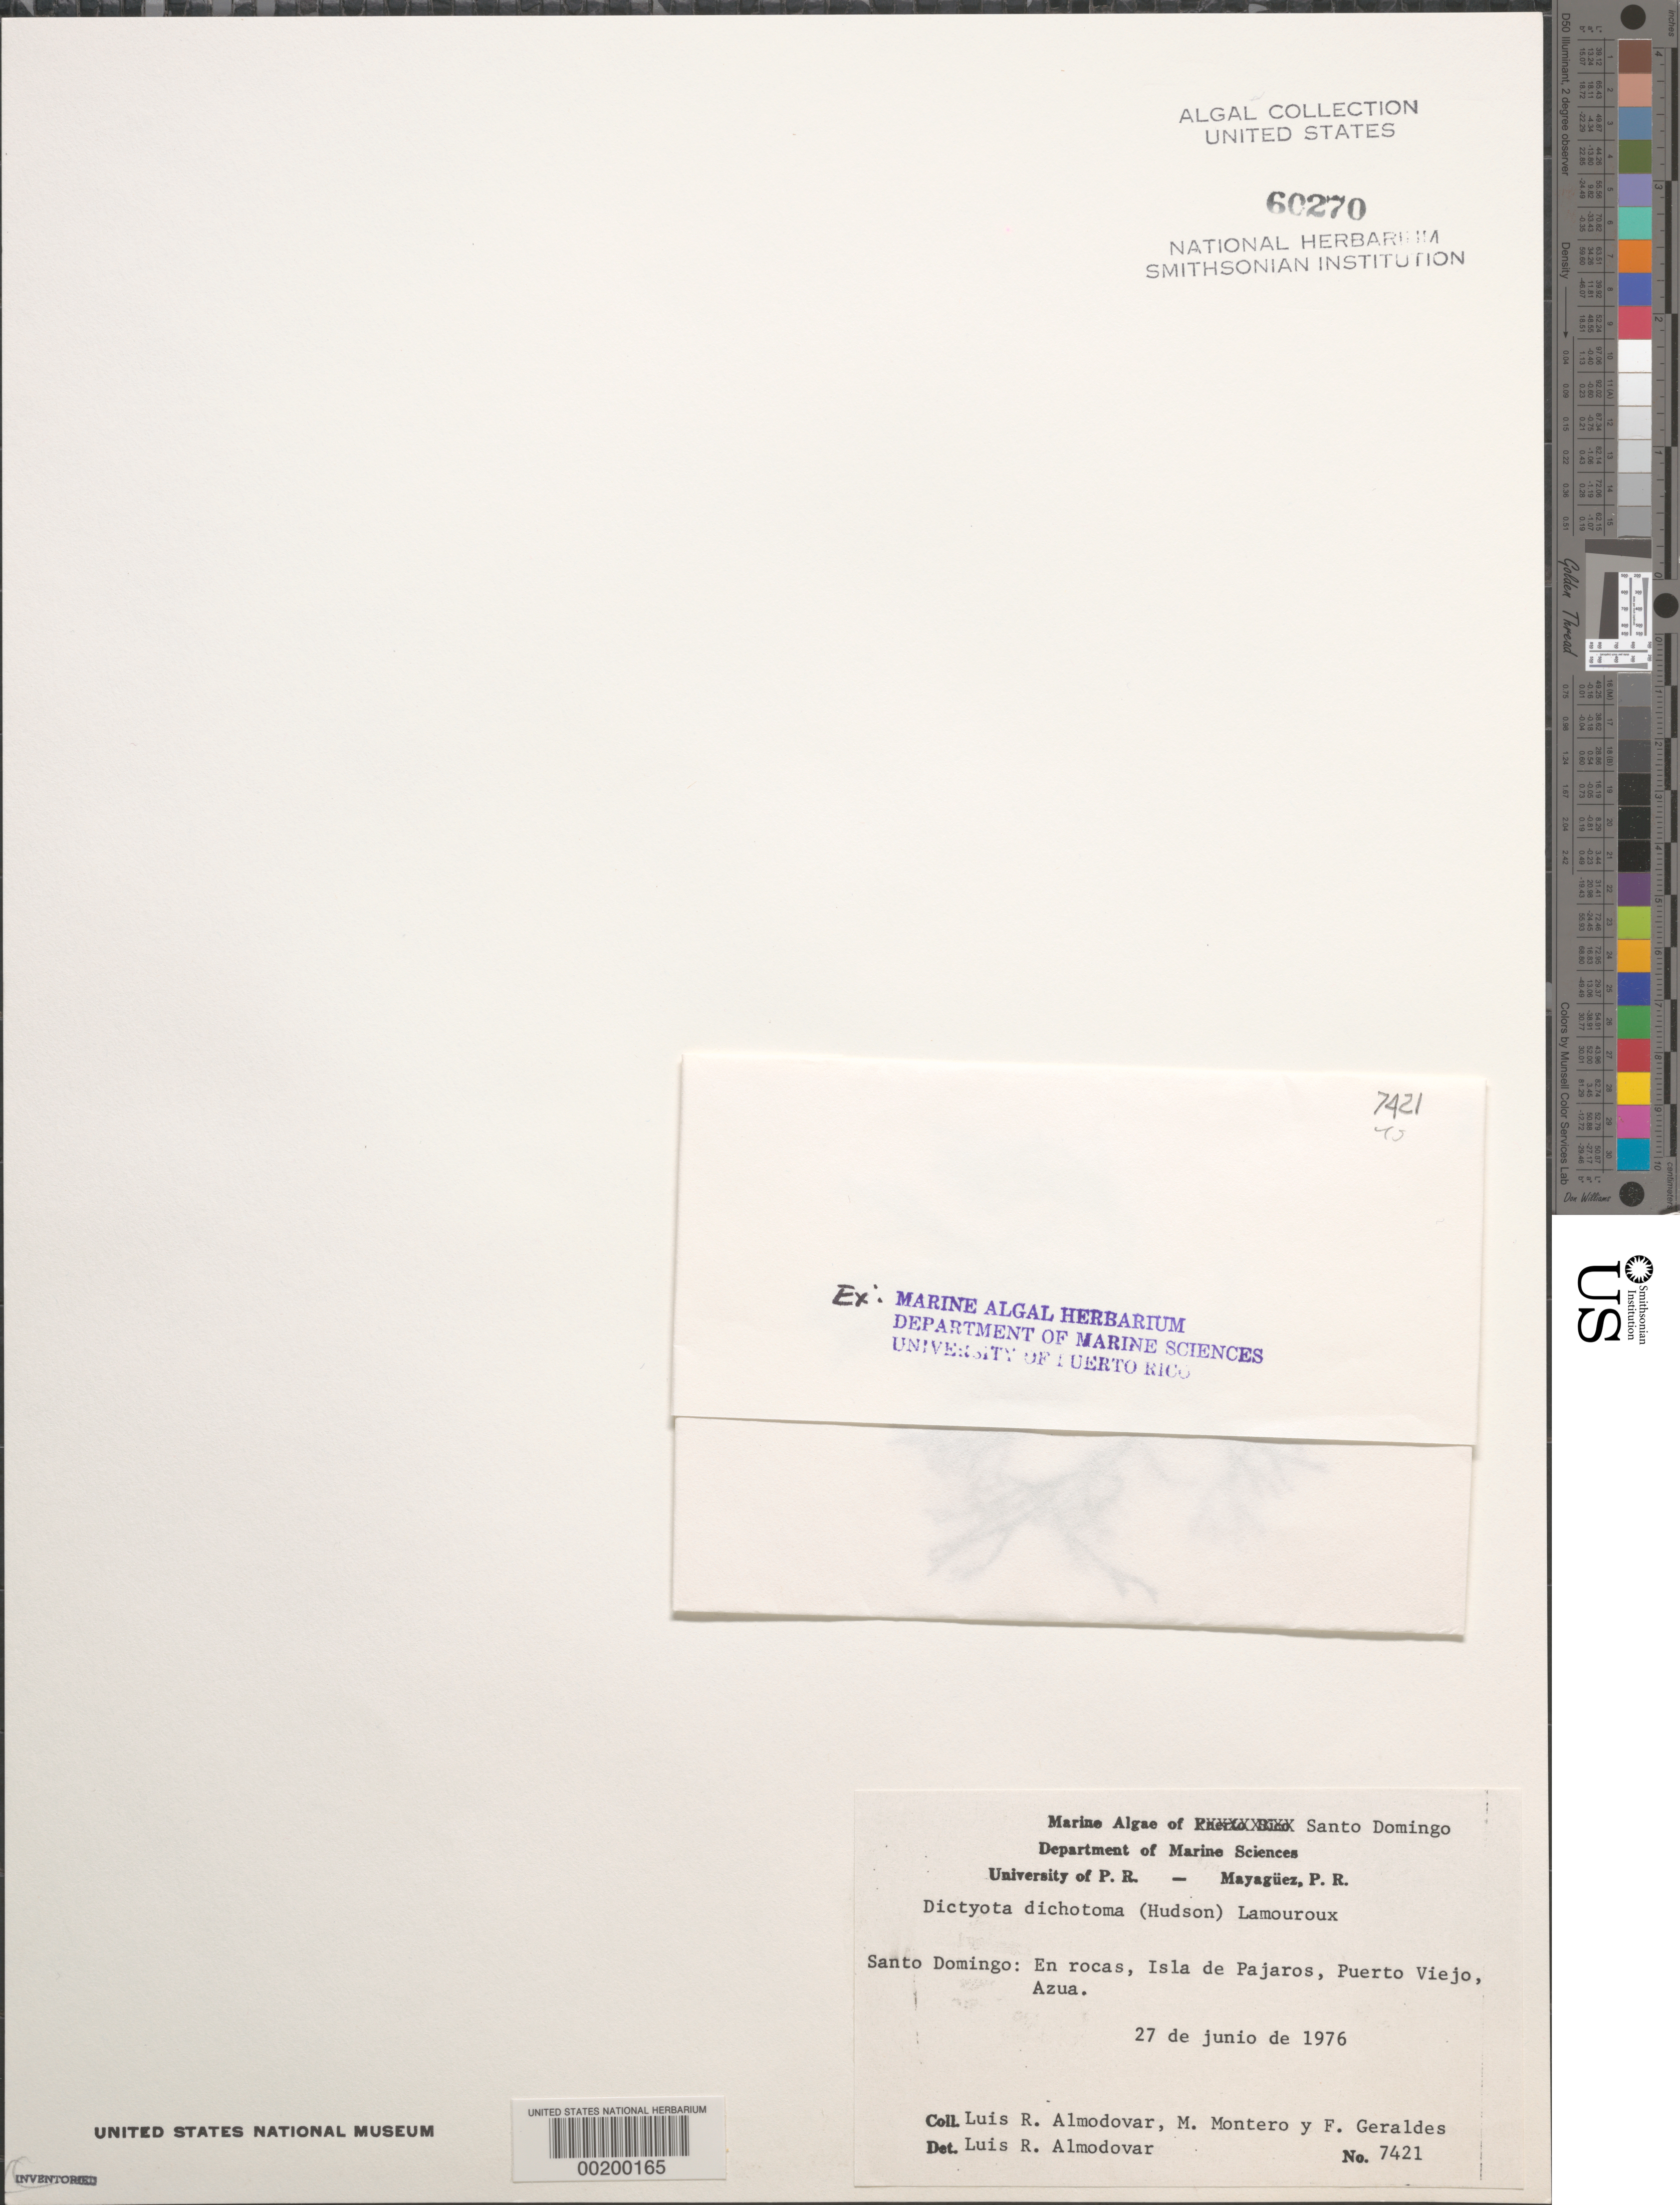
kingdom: Chromista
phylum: Ochrophyta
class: Phaeophyceae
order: Dictyotales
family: Dictyotaceae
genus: Dictyota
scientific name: Dictyota dichotoma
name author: (Huds.) J.V.Lamouroux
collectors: L. Almodovar, M. Montero & F. Geraldes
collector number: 7421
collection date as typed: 27 Jun 1976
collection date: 1976-06-27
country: Dominican Republic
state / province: Azua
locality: Puerto viejo, isla de pajaros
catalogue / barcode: US 60270